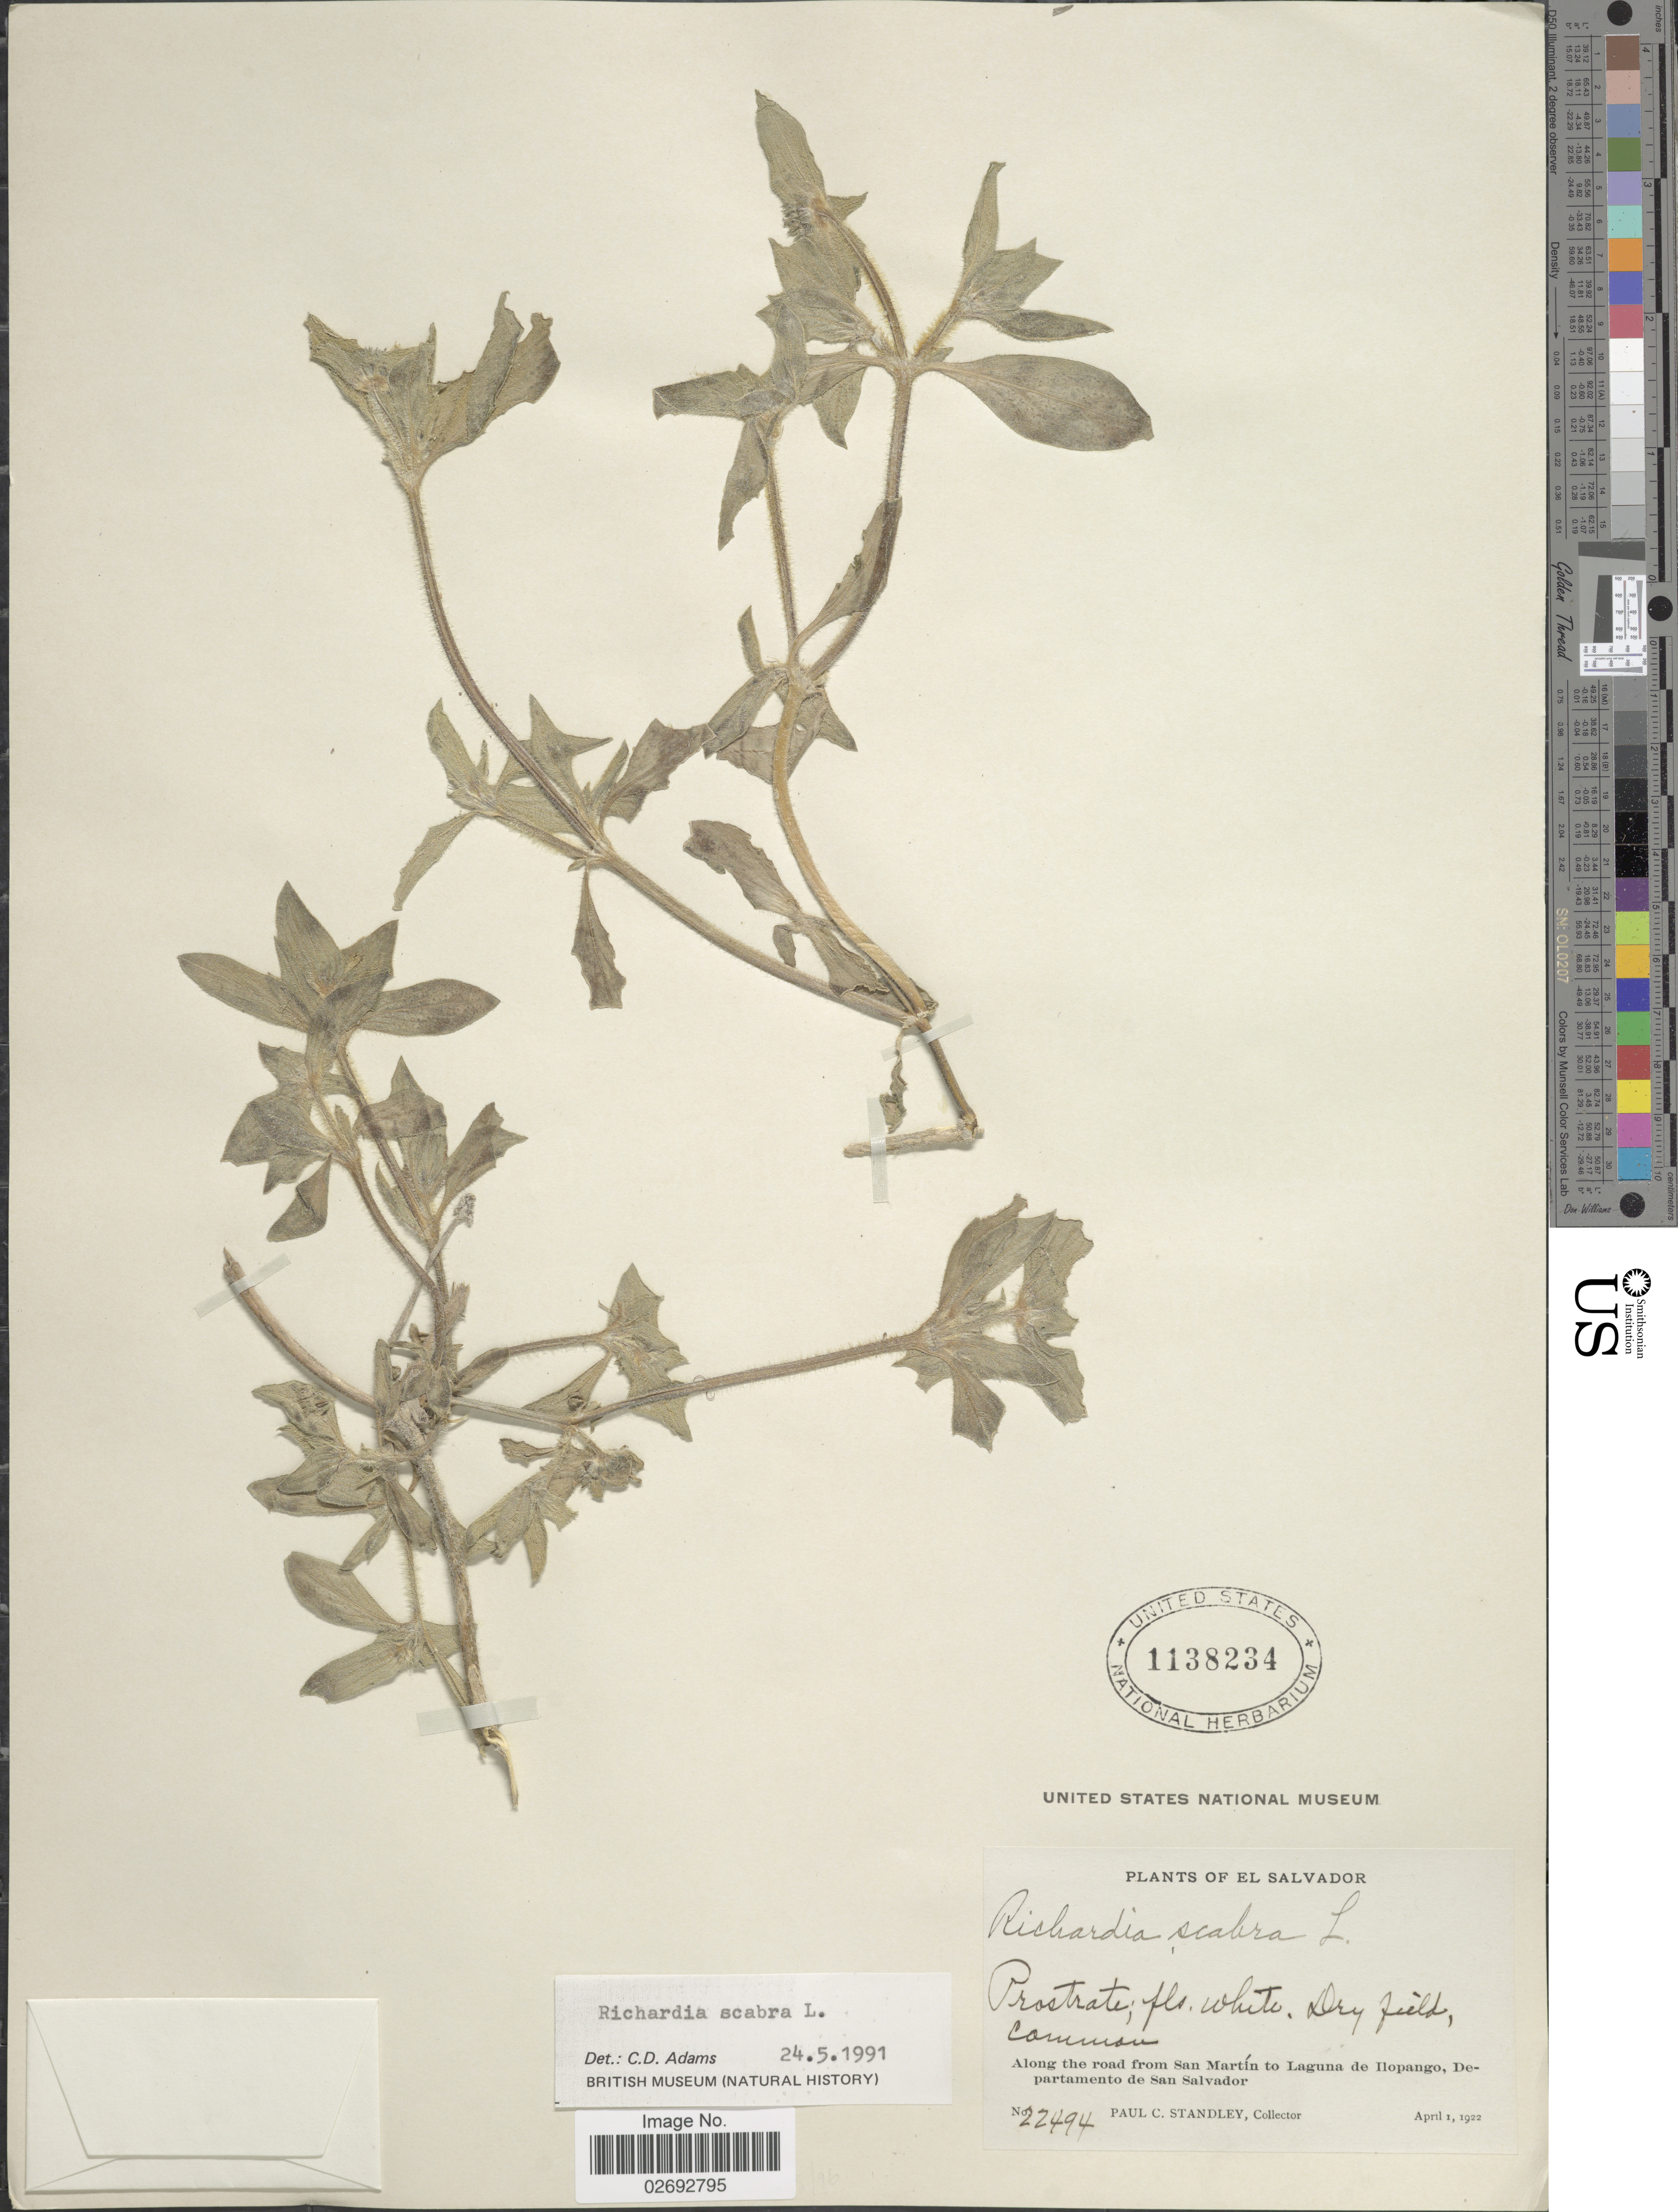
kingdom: Plantae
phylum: Tracheophyta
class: Magnoliopsida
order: Gentianales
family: Rubiaceae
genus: Richardia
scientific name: Richardia scabra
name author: L.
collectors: P. C. Standley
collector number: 22494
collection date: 1922-04-01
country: El Salvador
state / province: San Salvador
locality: Along the road from San Martín to Laguna de Ilopango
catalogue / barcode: US 1138234